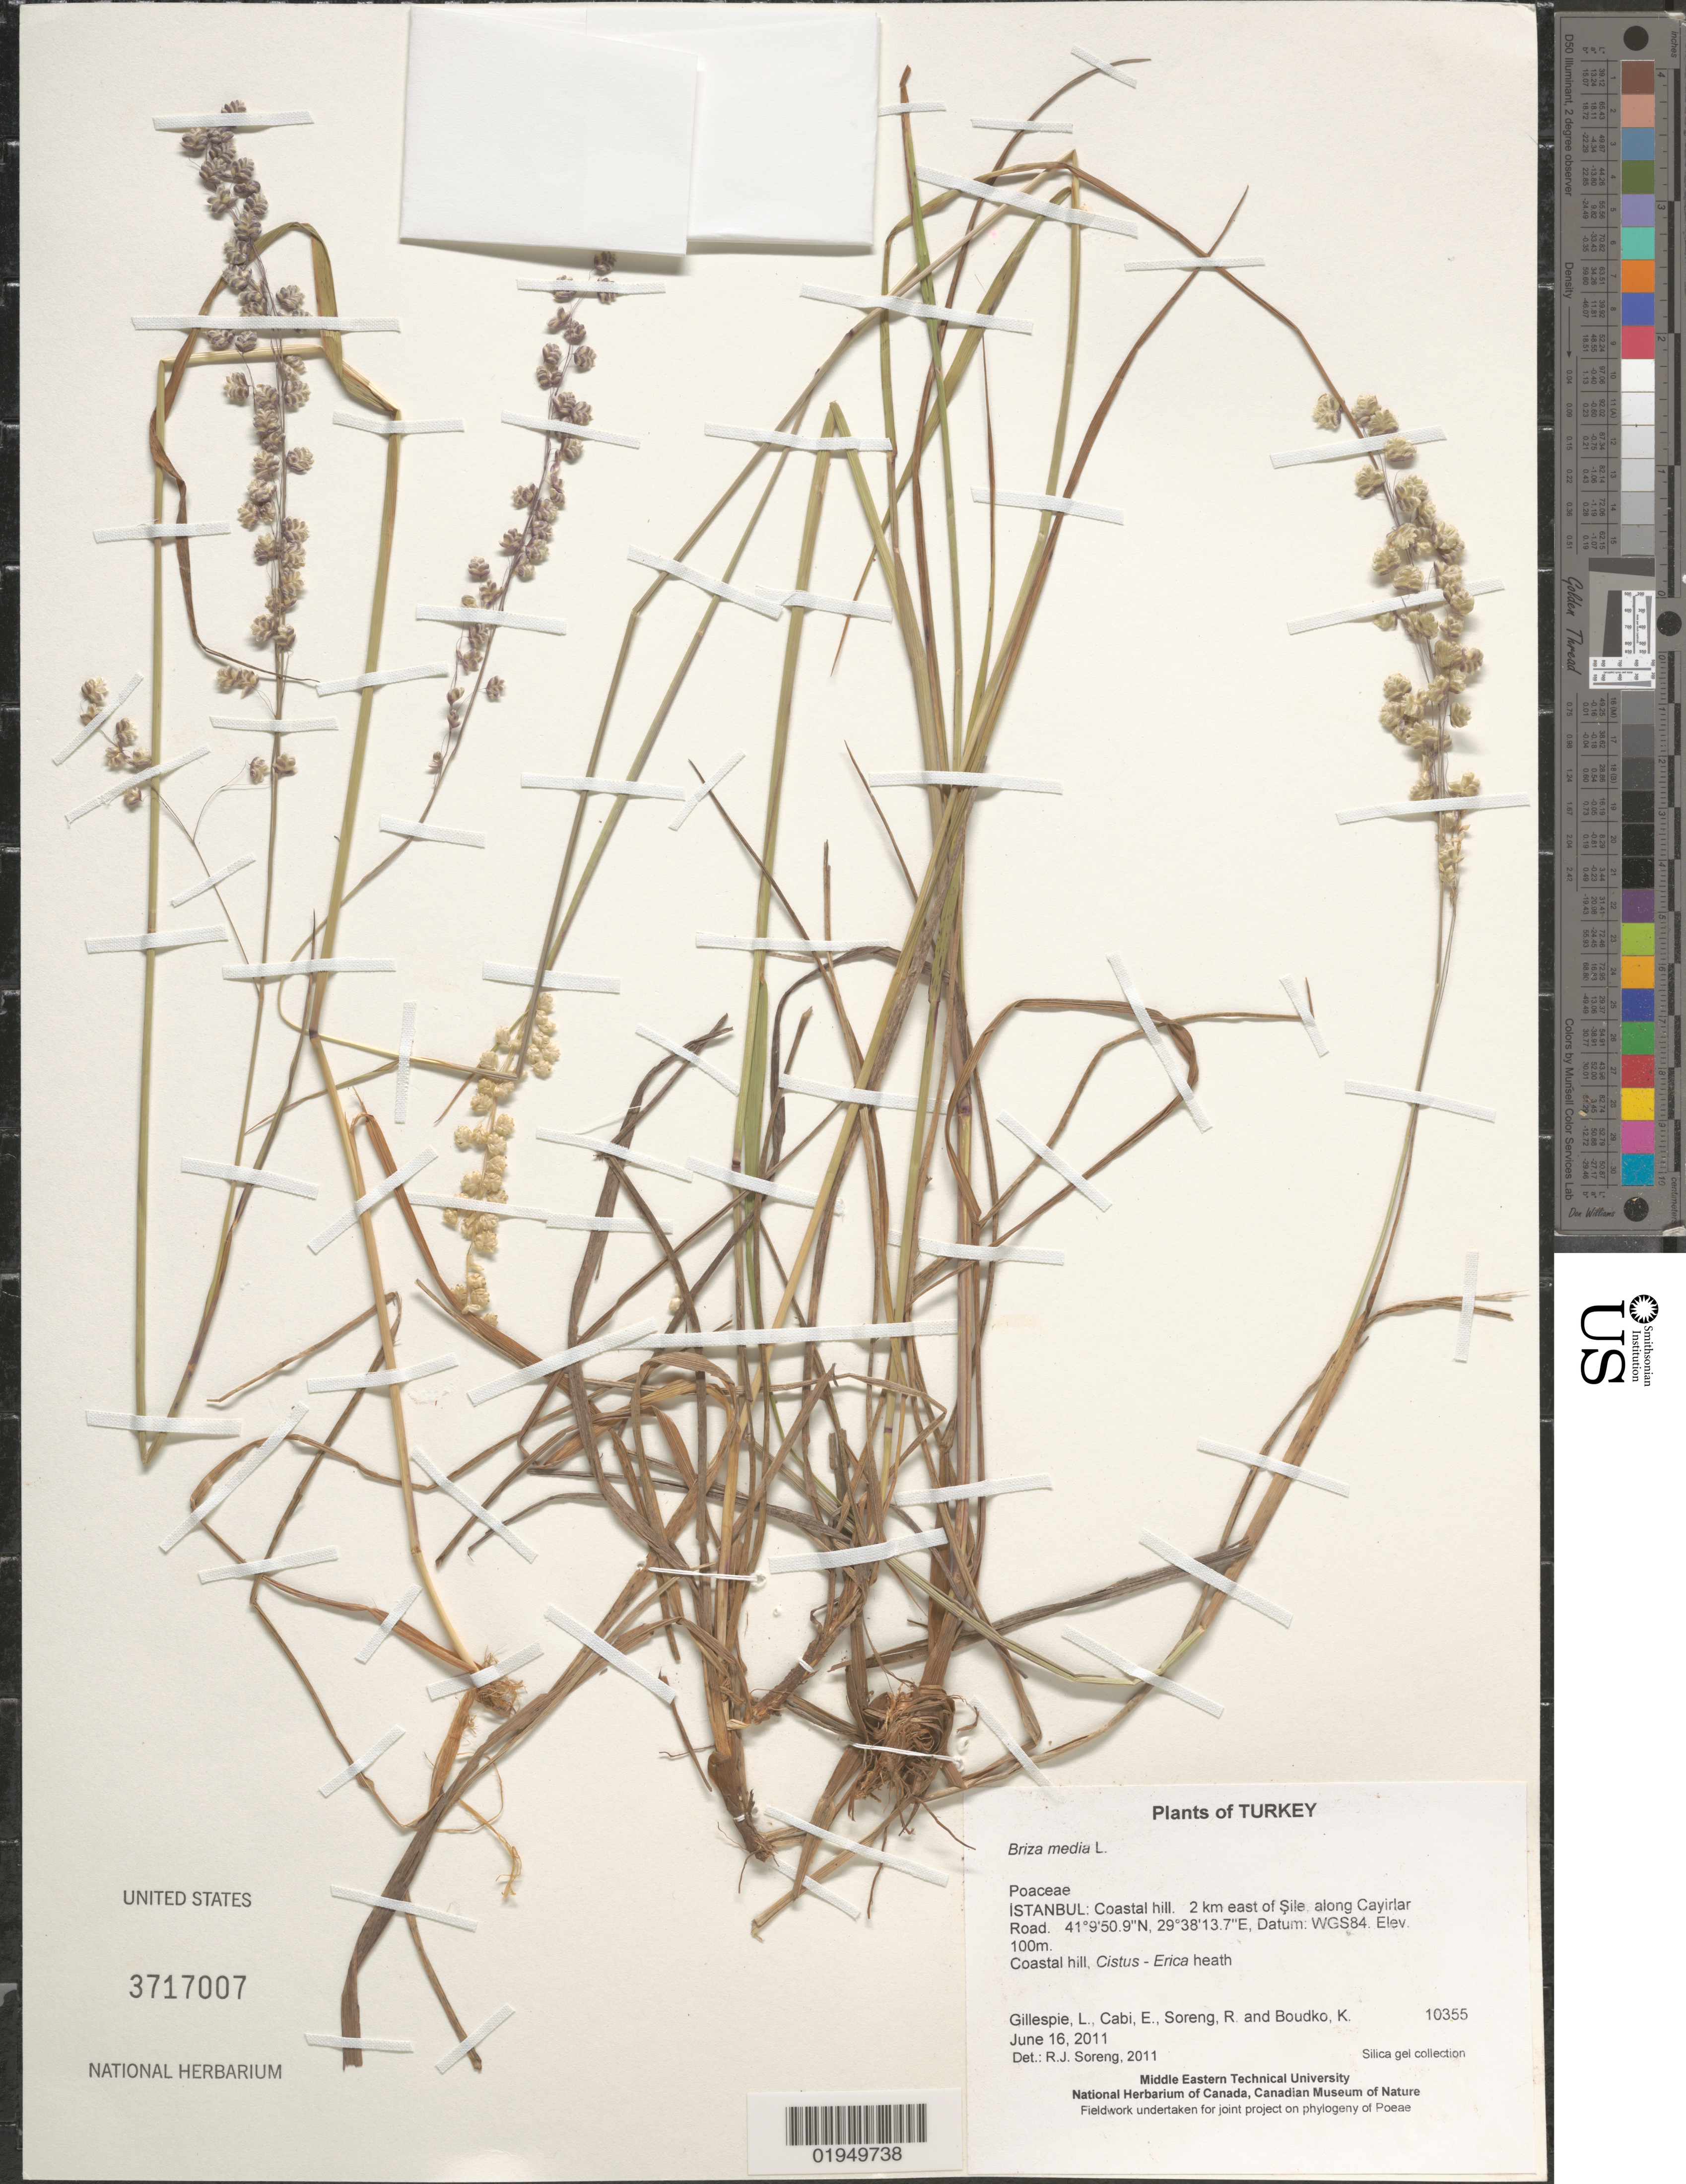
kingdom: Plantae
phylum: Tracheophyta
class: Liliopsida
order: Poales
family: Poaceae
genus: Briza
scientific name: Briza media subsp. media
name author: L.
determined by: Soreng, Robert J., Research Associate (BOT), Smithsonian Institution - National Museum of Natural History (UNITED STATES)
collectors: L. J. Gillespie, E. Cabi, R. J. Soreng & K. Boudko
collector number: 10355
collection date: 2011-06-16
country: Turkey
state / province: Istanbul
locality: Coastal hill. 2 km east of Sile, along Cayirlar Road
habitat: Coastal hill, Cistus - Erica Heath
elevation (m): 100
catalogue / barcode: US 3717007